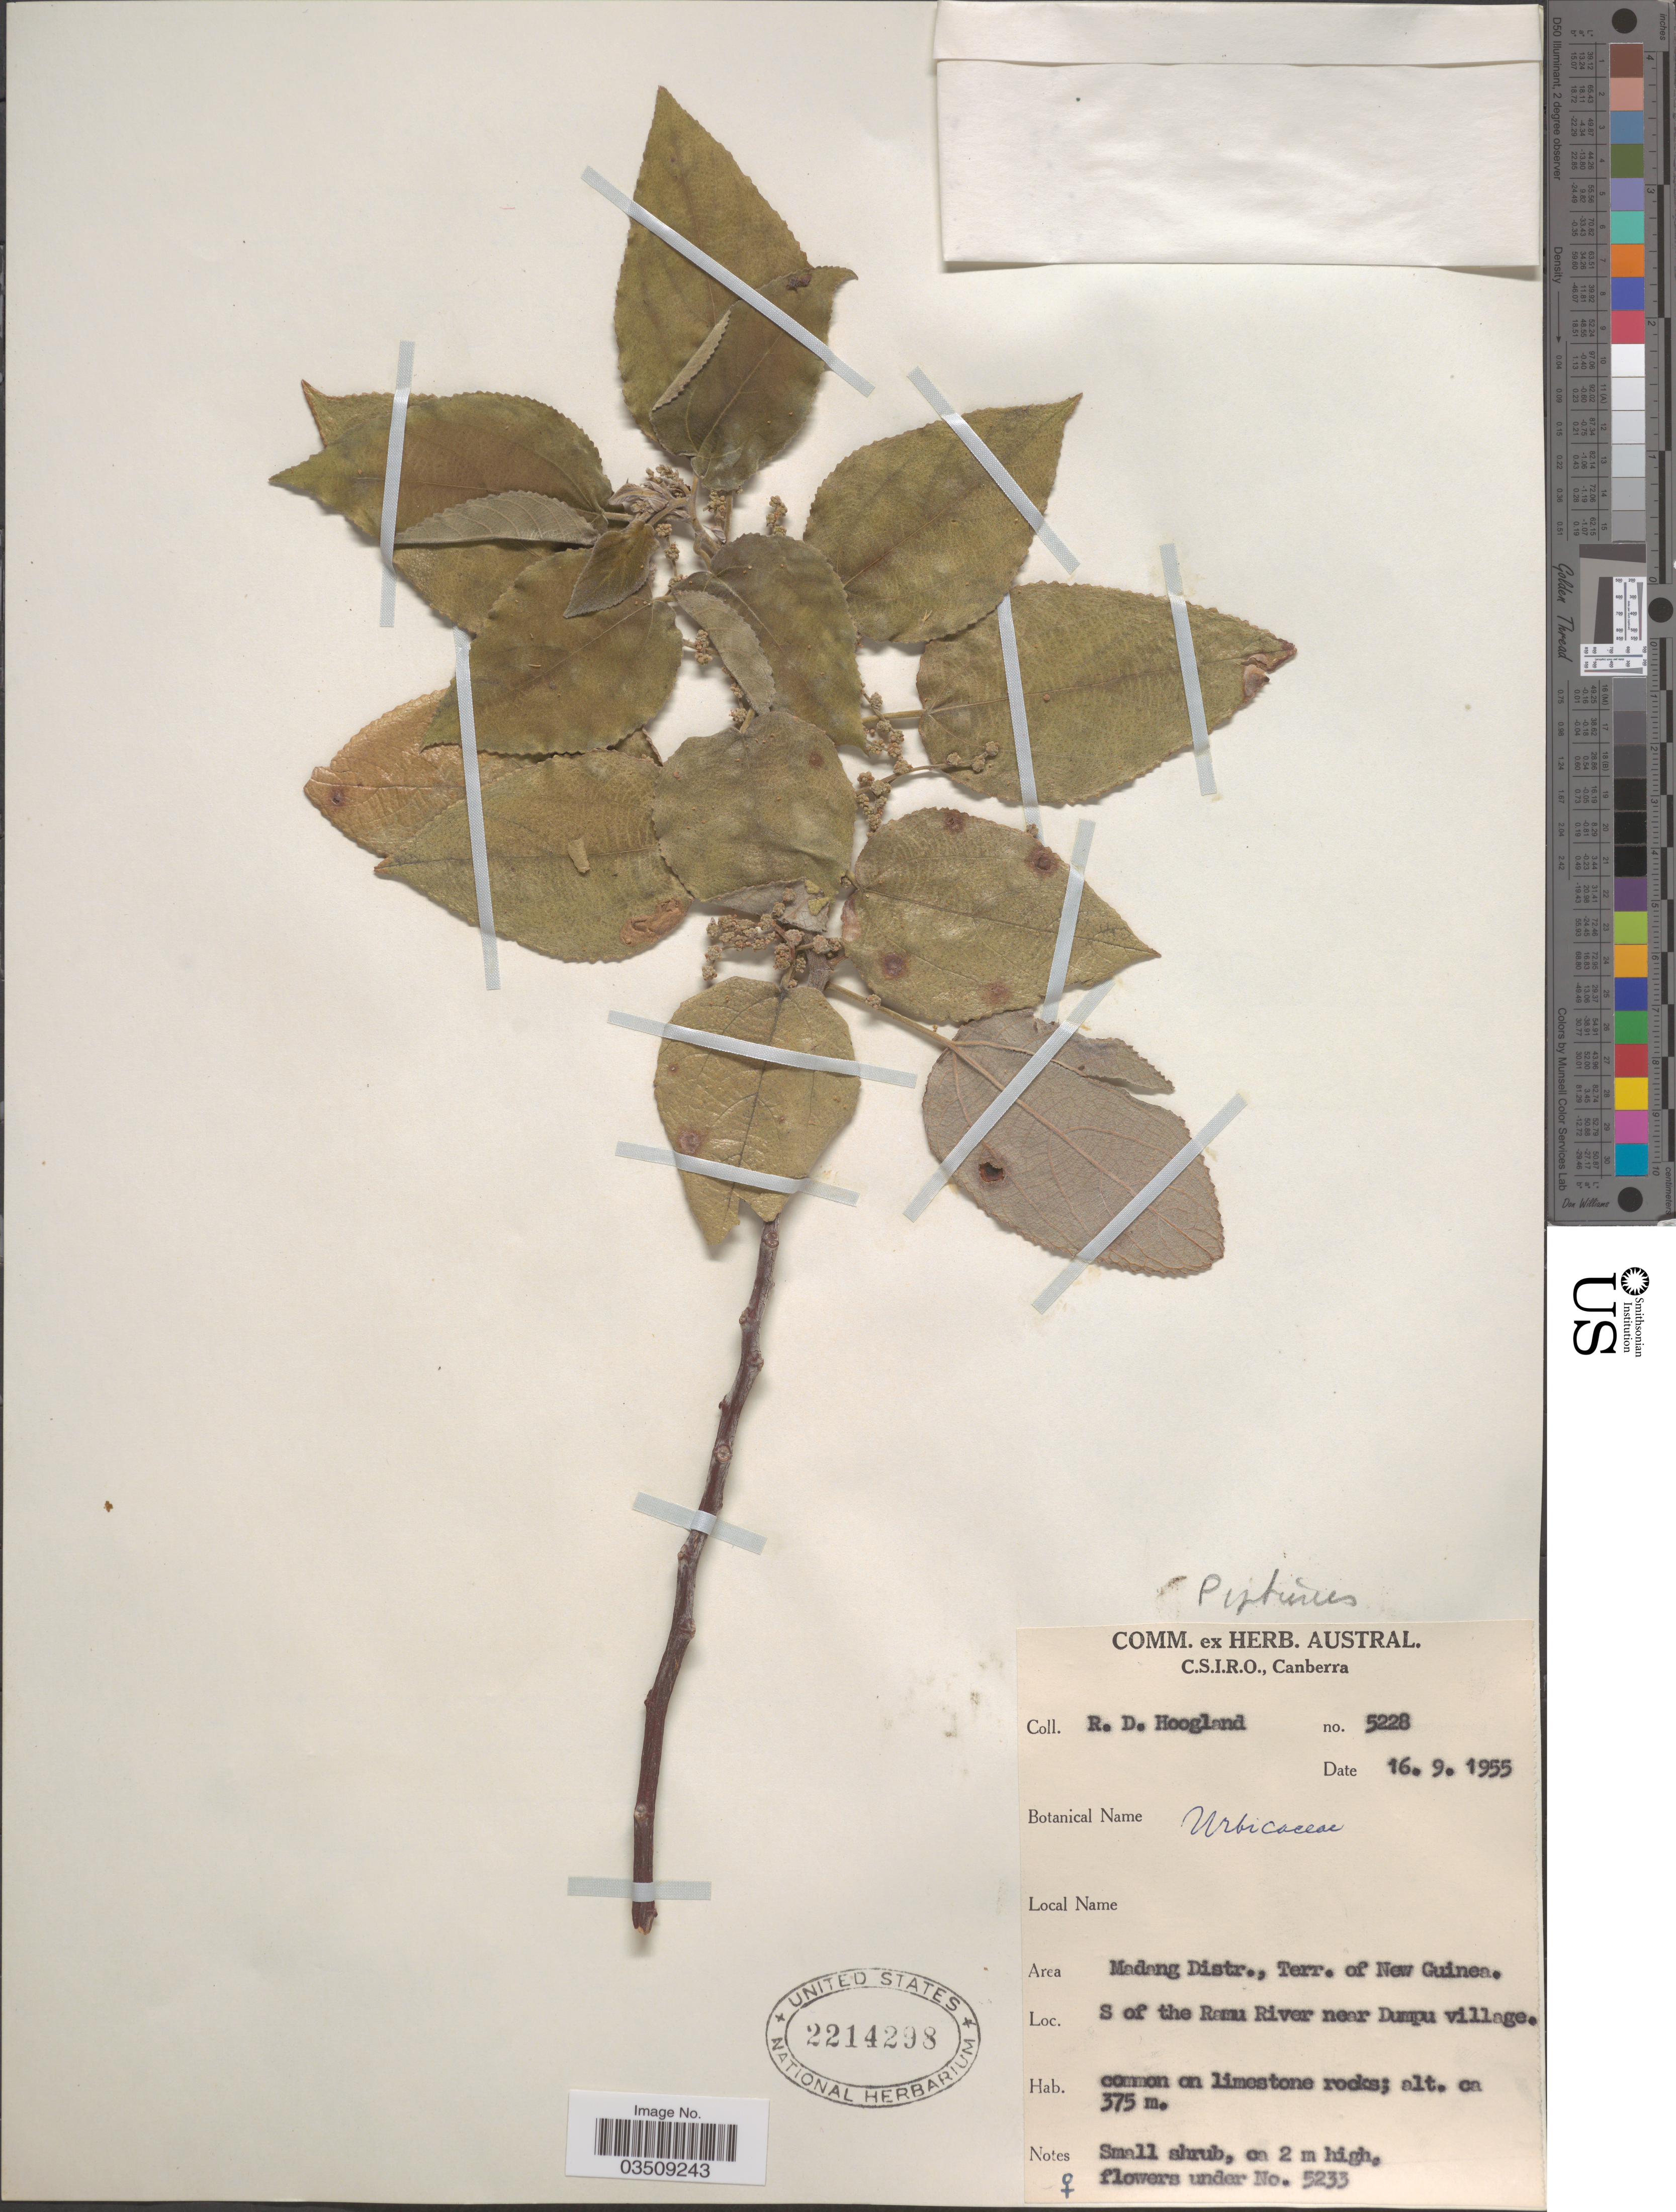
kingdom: Plantae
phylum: Tracheophyta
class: Magnoliopsida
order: Rosales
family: Urticaceae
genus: Pipturus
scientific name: Pipturus sp.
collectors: R. D. Hoogland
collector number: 5228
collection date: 1955-09-16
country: Papua New Guinea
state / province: Madang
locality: Madang Distr., Terr. of New Guinea. S of the Ramu River near Dumpu village.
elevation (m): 375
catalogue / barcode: US 2214298